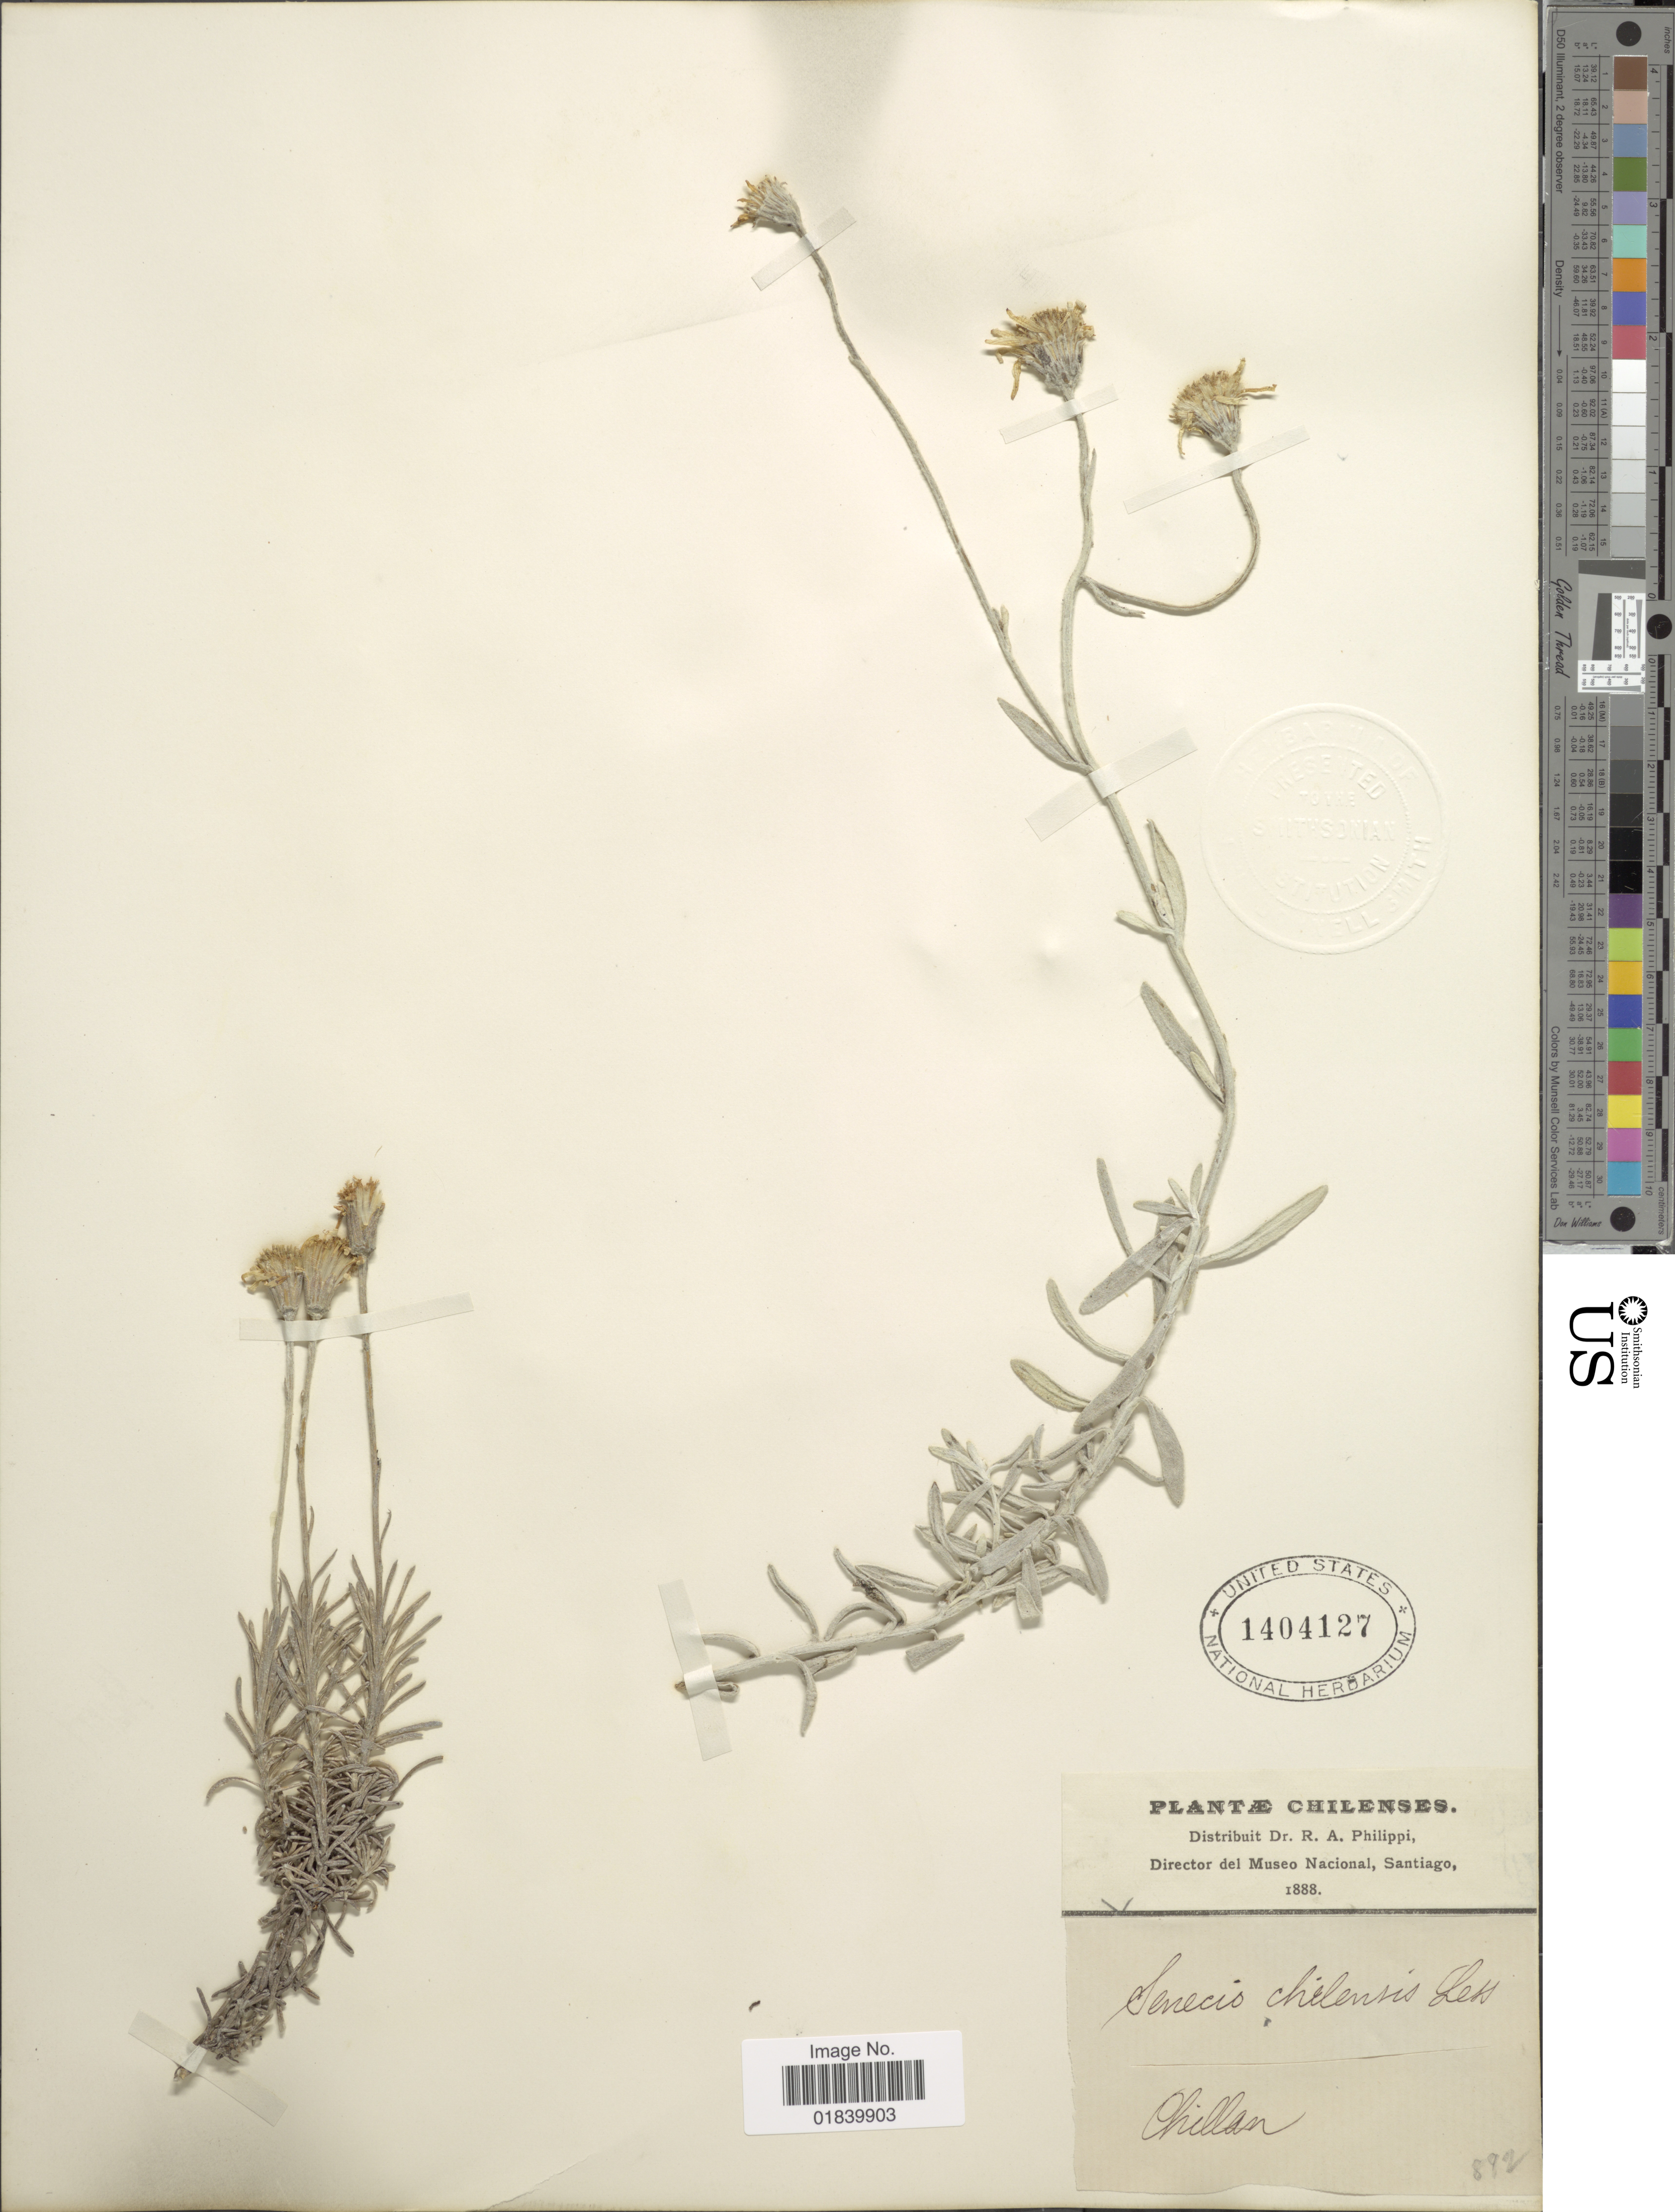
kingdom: Plantae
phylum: Tracheophyta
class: Magnoliopsida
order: Asterales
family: Asteraceae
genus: Senecio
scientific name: Senecio chilensis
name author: Less.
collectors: R. A. Philippi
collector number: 892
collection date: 1888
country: Chile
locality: Chilenses, Chillan.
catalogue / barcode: US 1404127